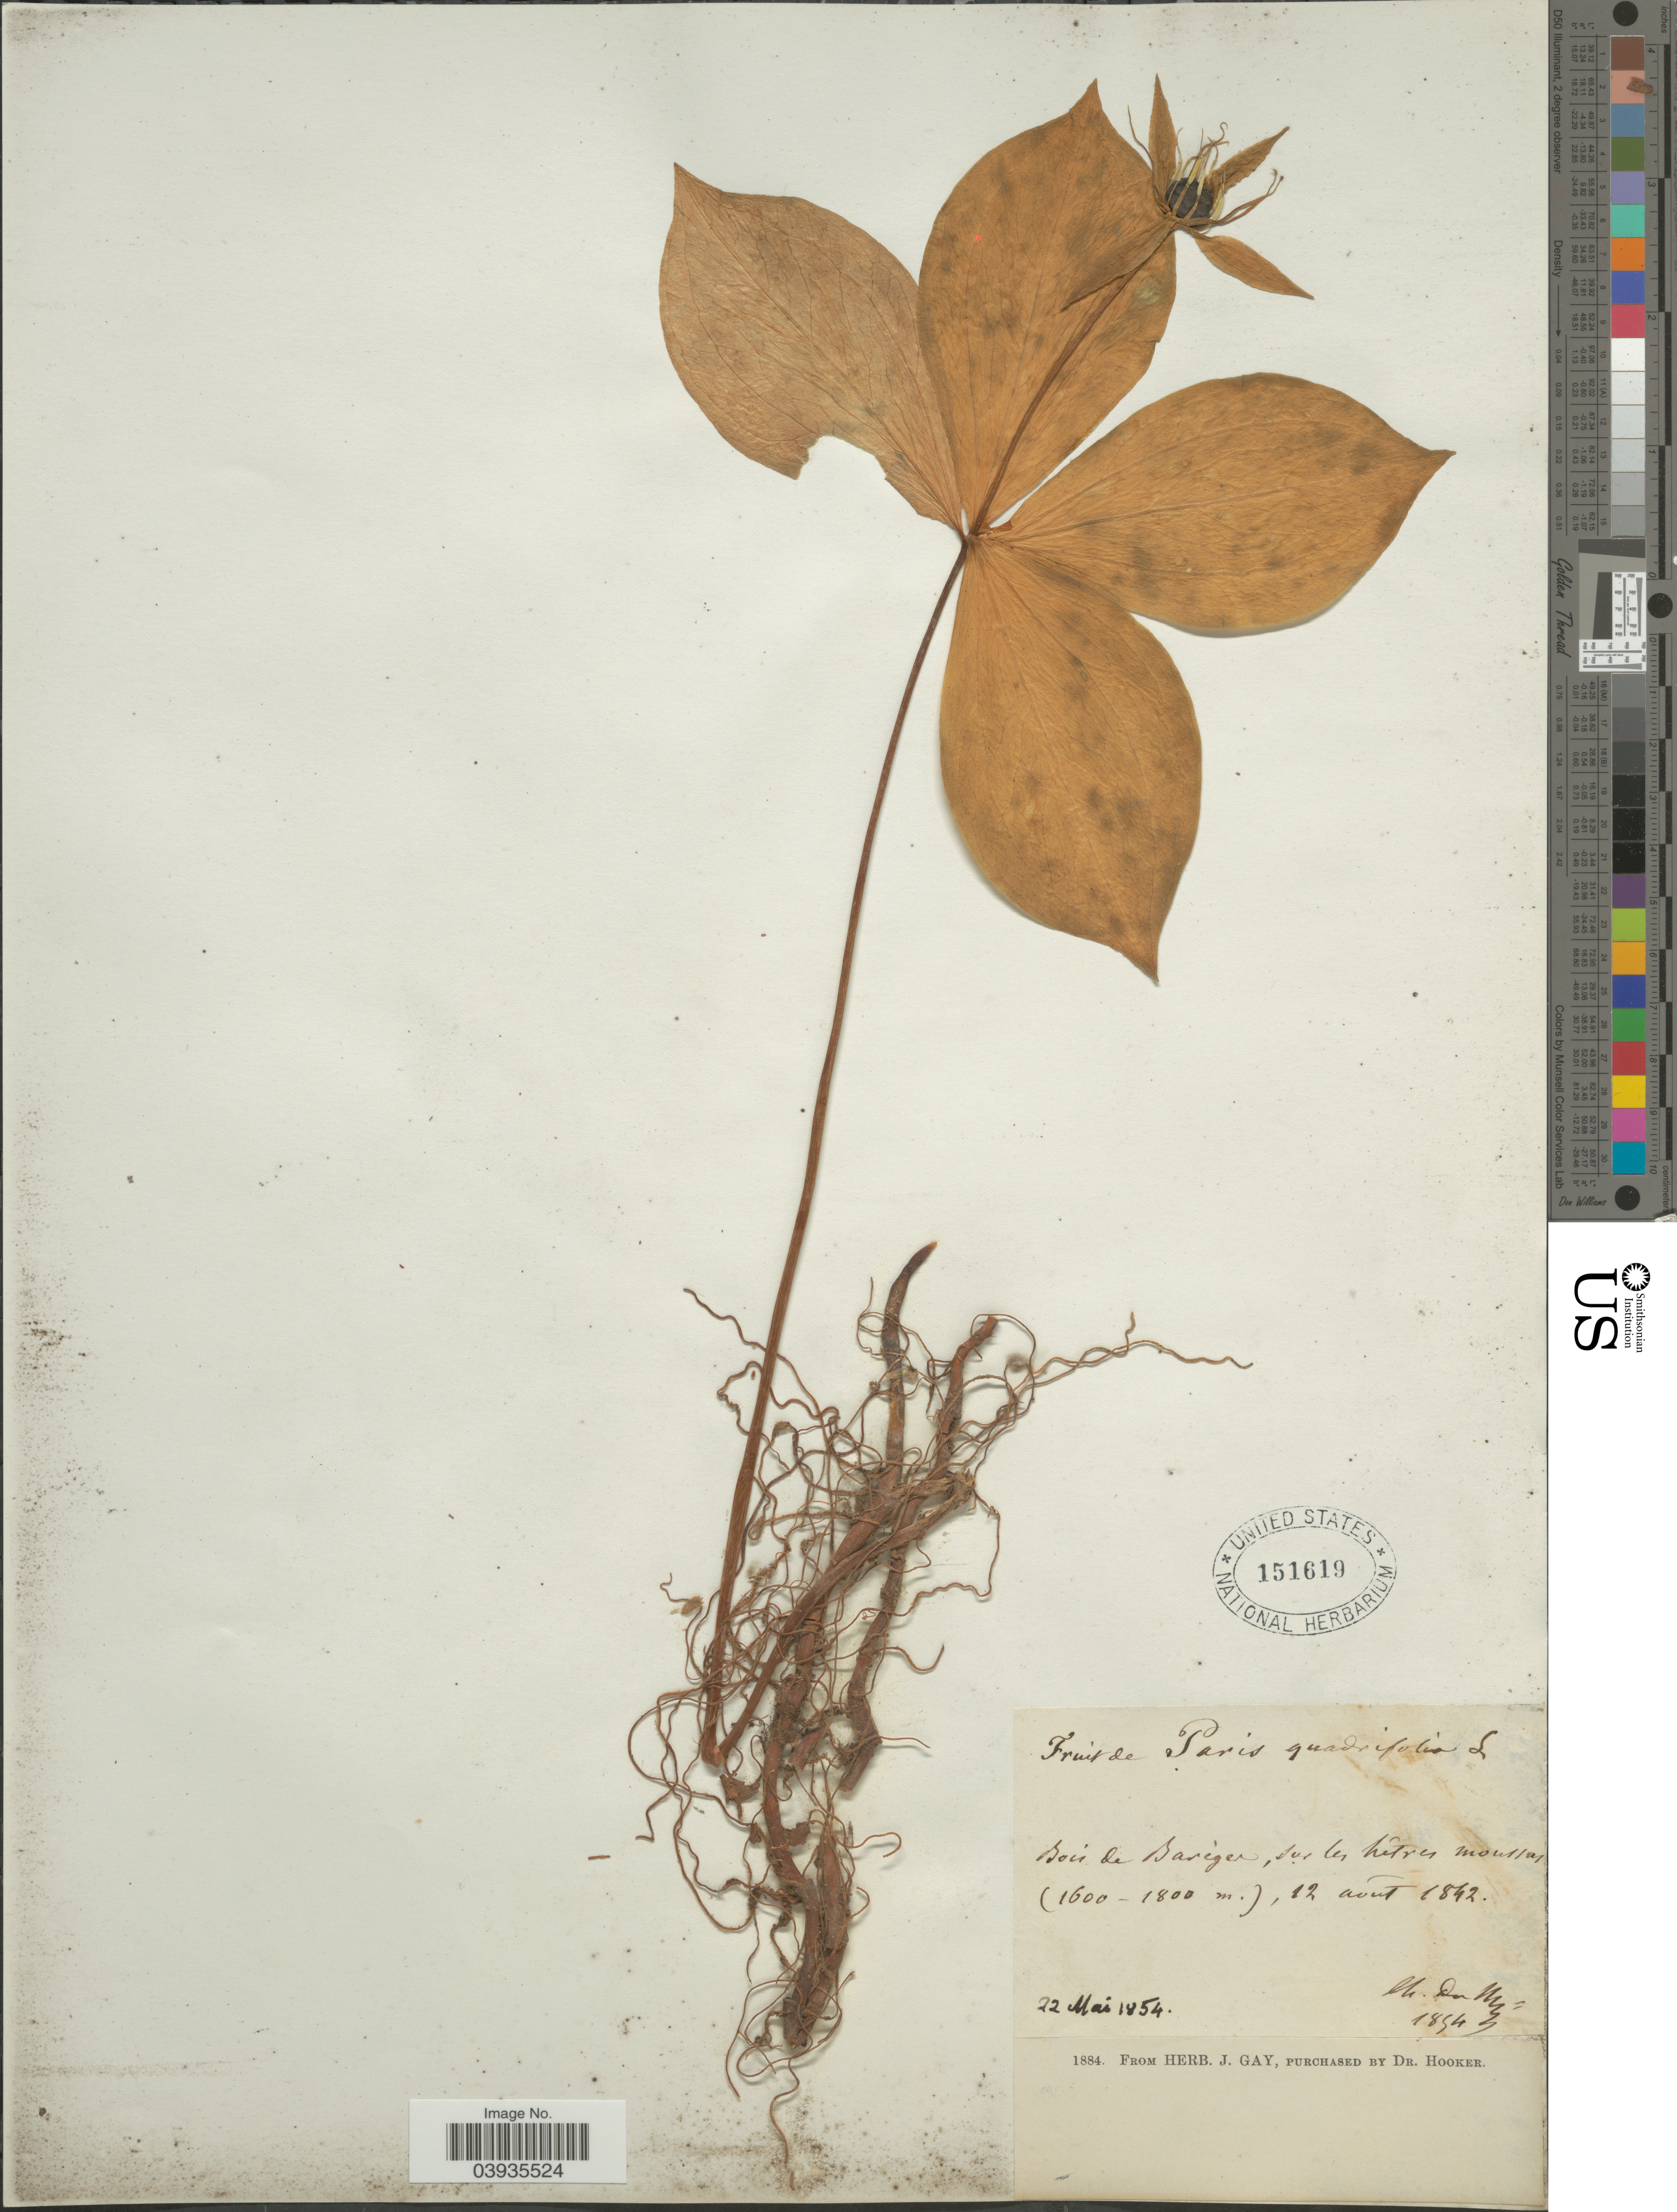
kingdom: Plantae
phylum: Tracheophyta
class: Liliopsida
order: Liliales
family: Melanthiaceae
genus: Paris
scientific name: Paris quadrifolia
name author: L.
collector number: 1854 ?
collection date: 1842-08-12/1854-05-22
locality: Bois de Bariger, sur les hêtres moulles.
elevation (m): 1600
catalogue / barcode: US 151619